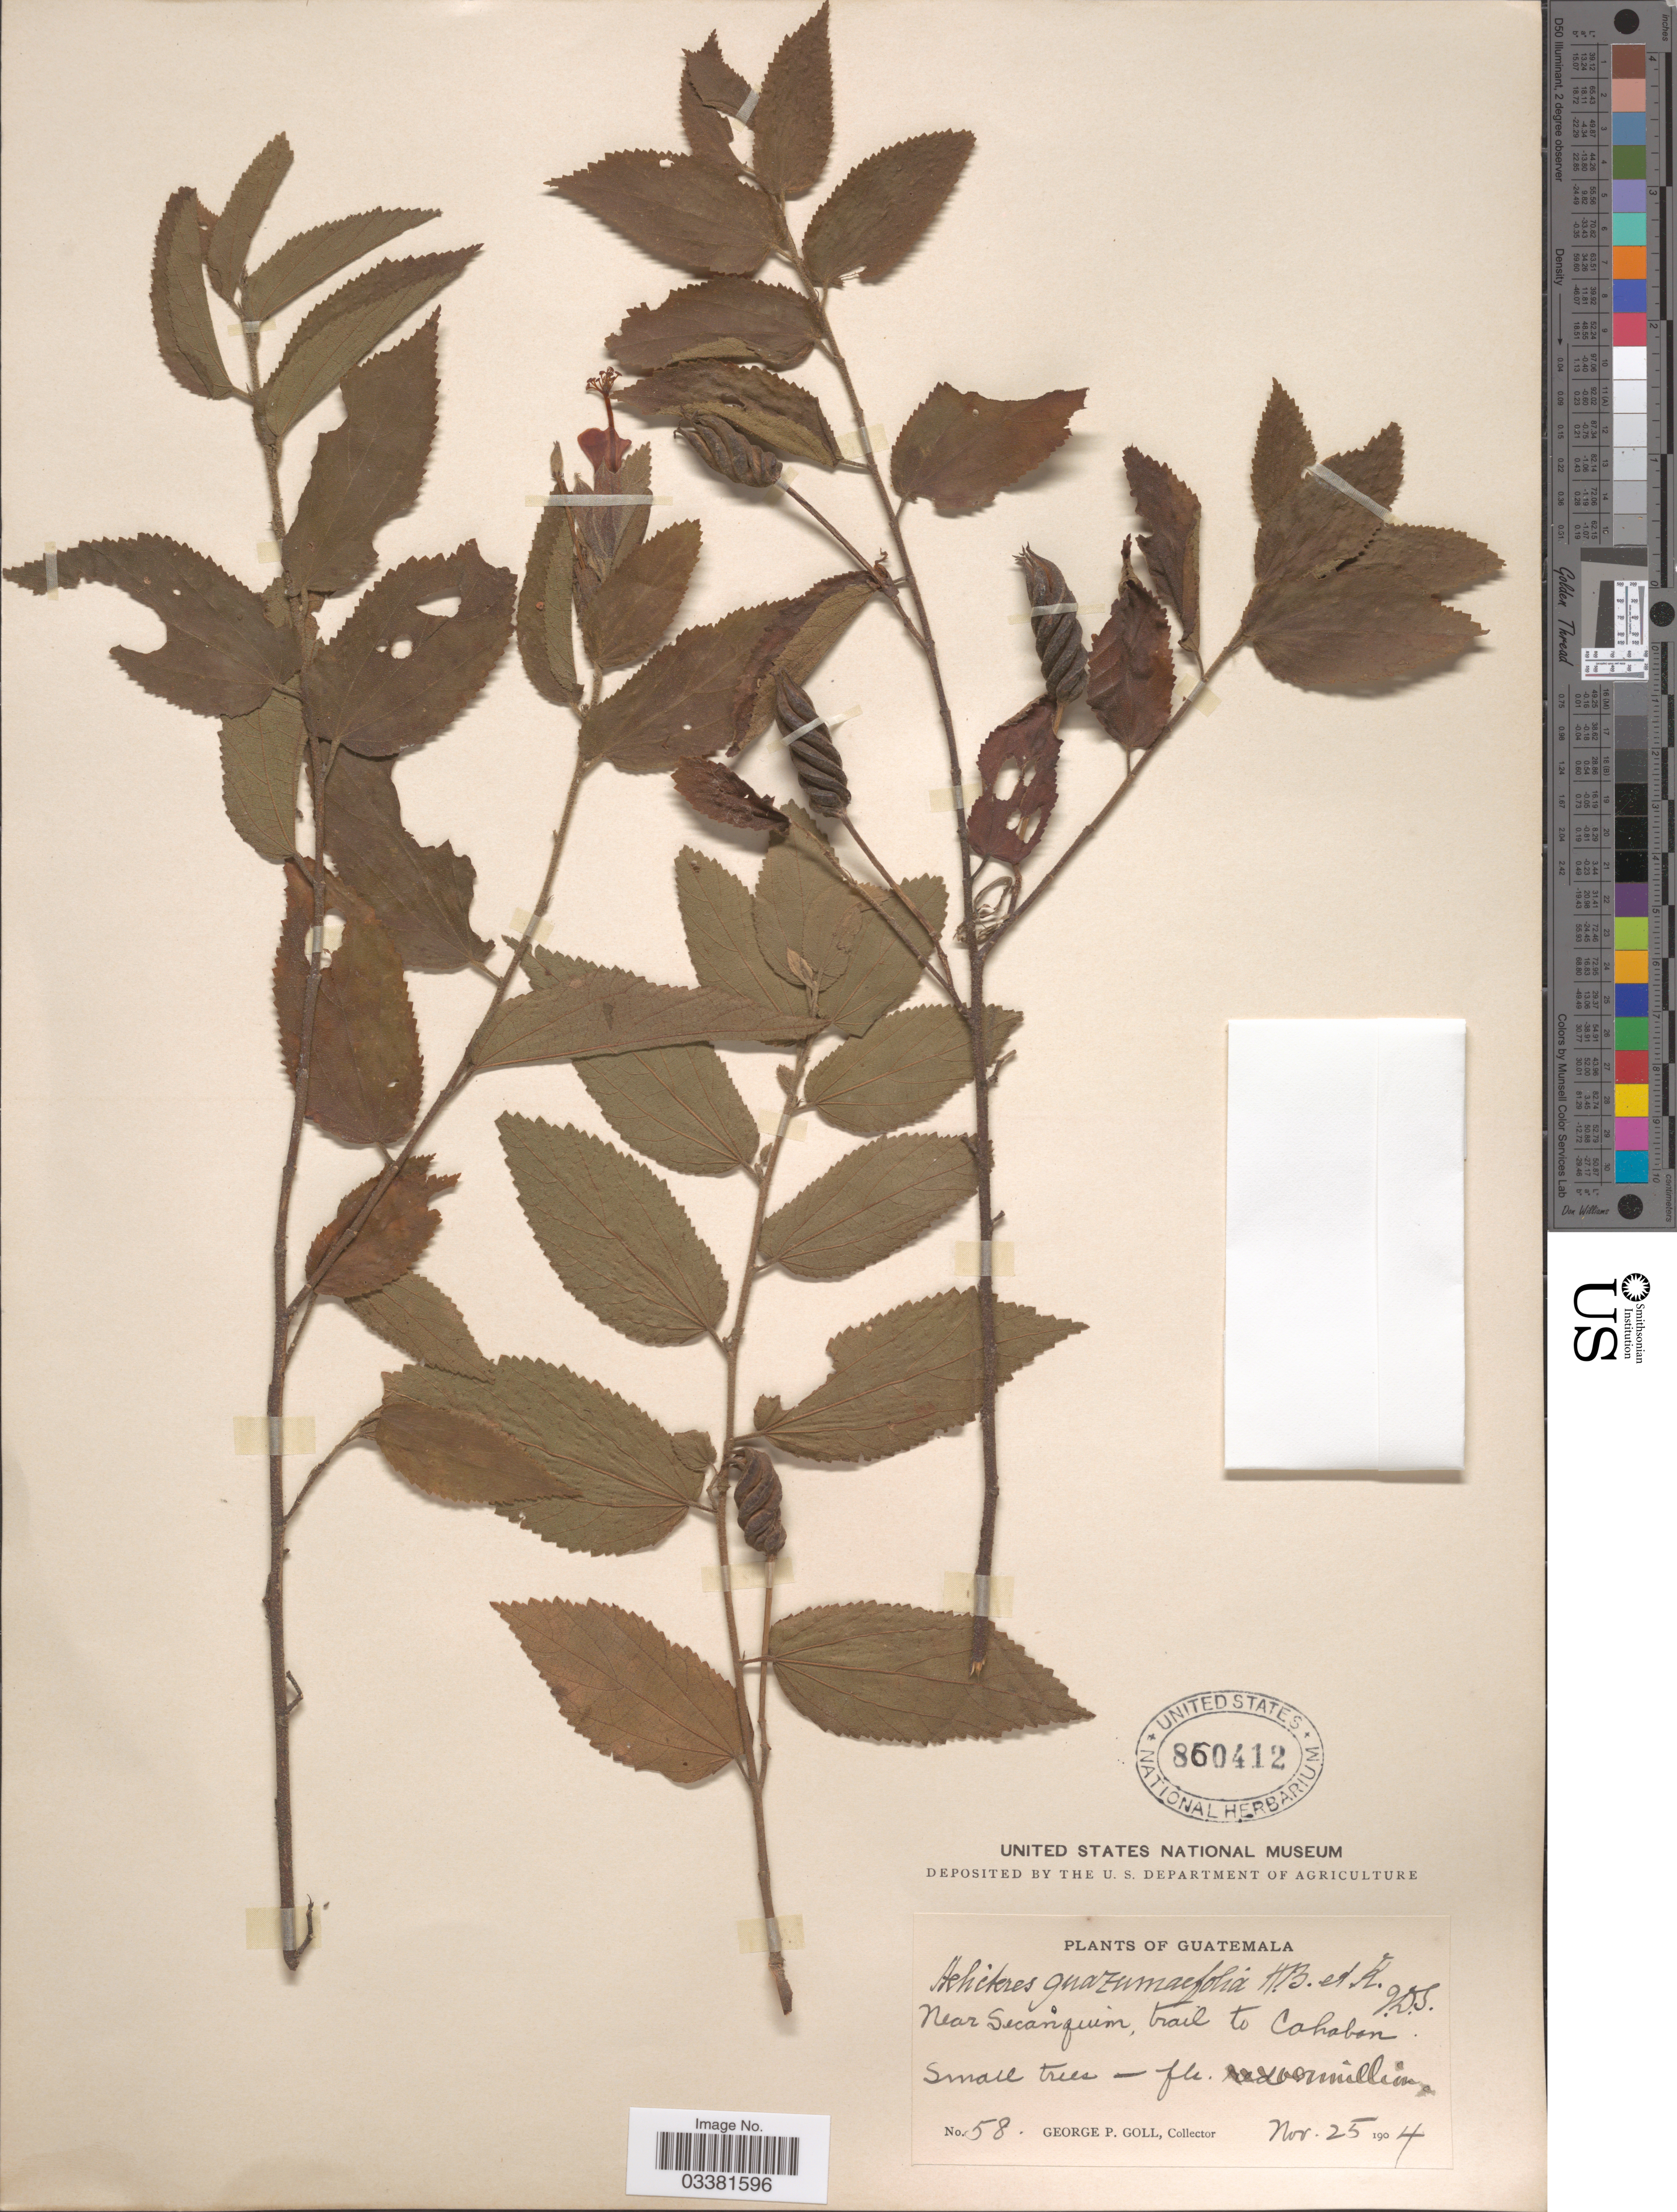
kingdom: Plantae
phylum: Tracheophyta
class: Magnoliopsida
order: Malvales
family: Malvaceae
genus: Helicteres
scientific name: Helicteres guazumifolia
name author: Kunth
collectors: G. P. Goll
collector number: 58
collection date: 1904-11-25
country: Guatemala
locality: Near Secanquím, trail to Cahabon.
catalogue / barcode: US 860412